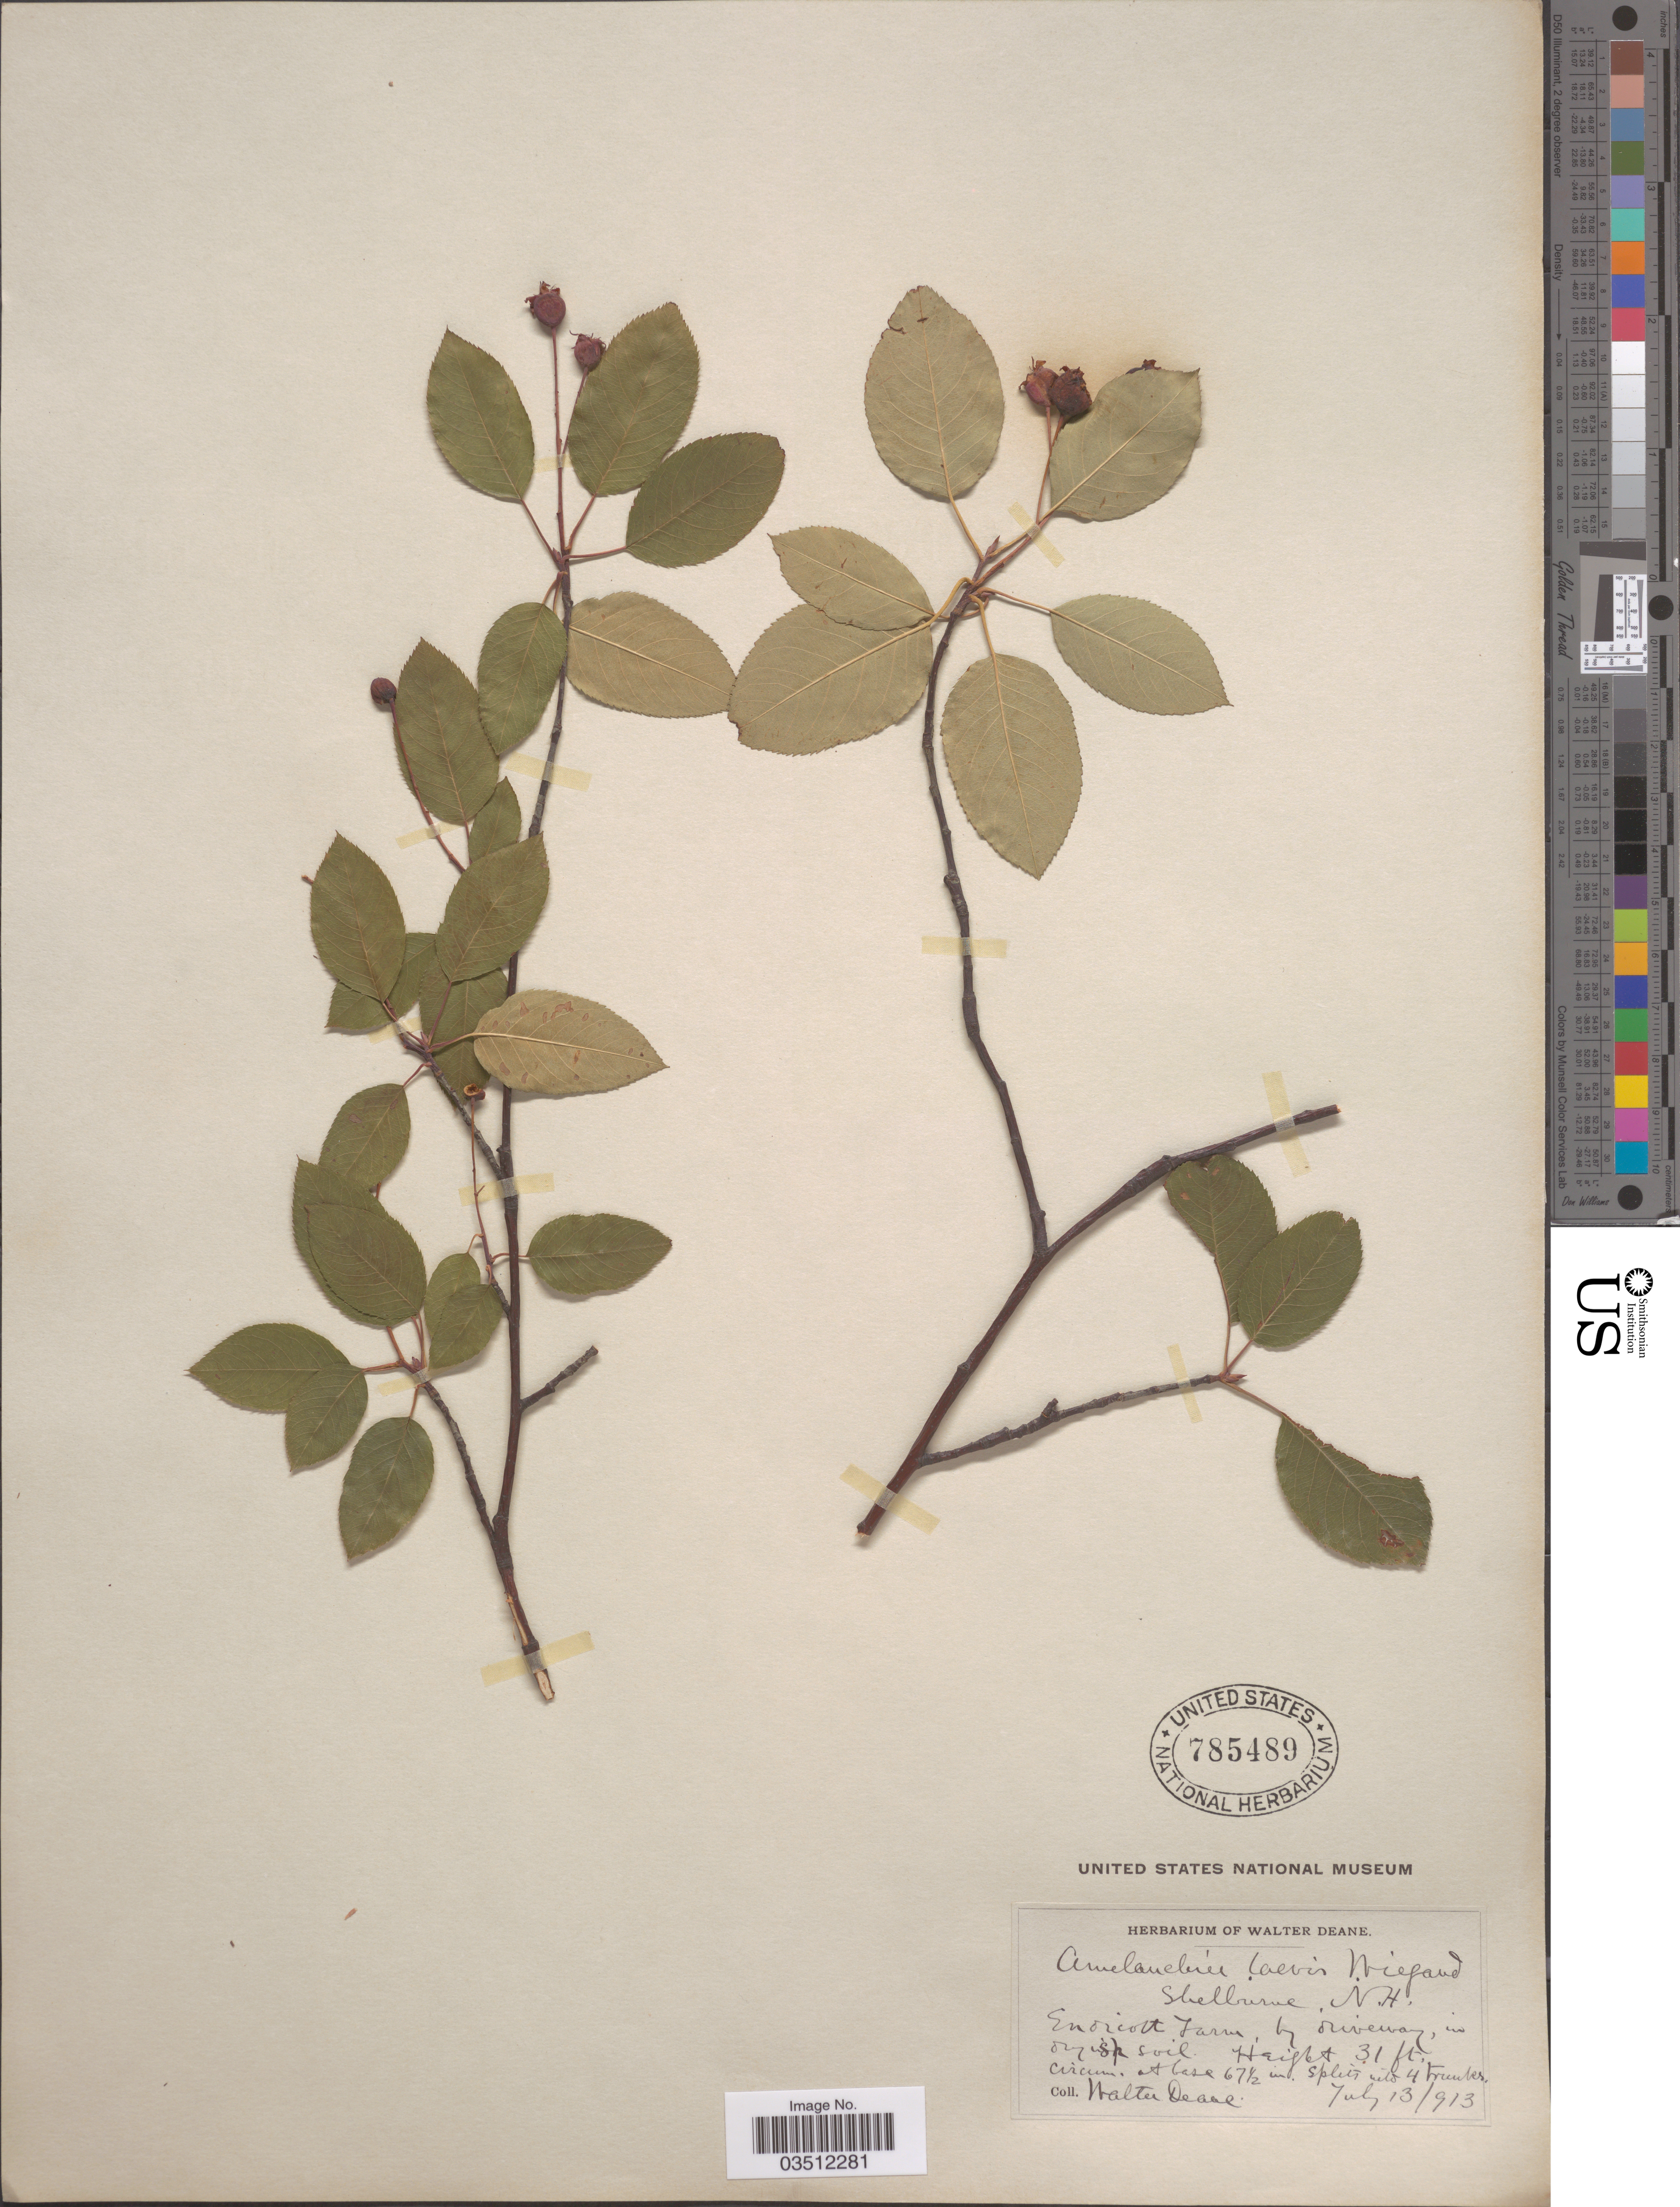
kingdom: Plantae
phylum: Tracheophyta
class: Magnoliopsida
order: Rosales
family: Rosaceae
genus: Amelanchier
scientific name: Amelanchier laevis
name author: Wiegand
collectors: W. Deane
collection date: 1913-07-13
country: United States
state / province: New Hampshire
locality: Shelburne. Endicott Farm, by driveway, in dryish soil.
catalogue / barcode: US 785489